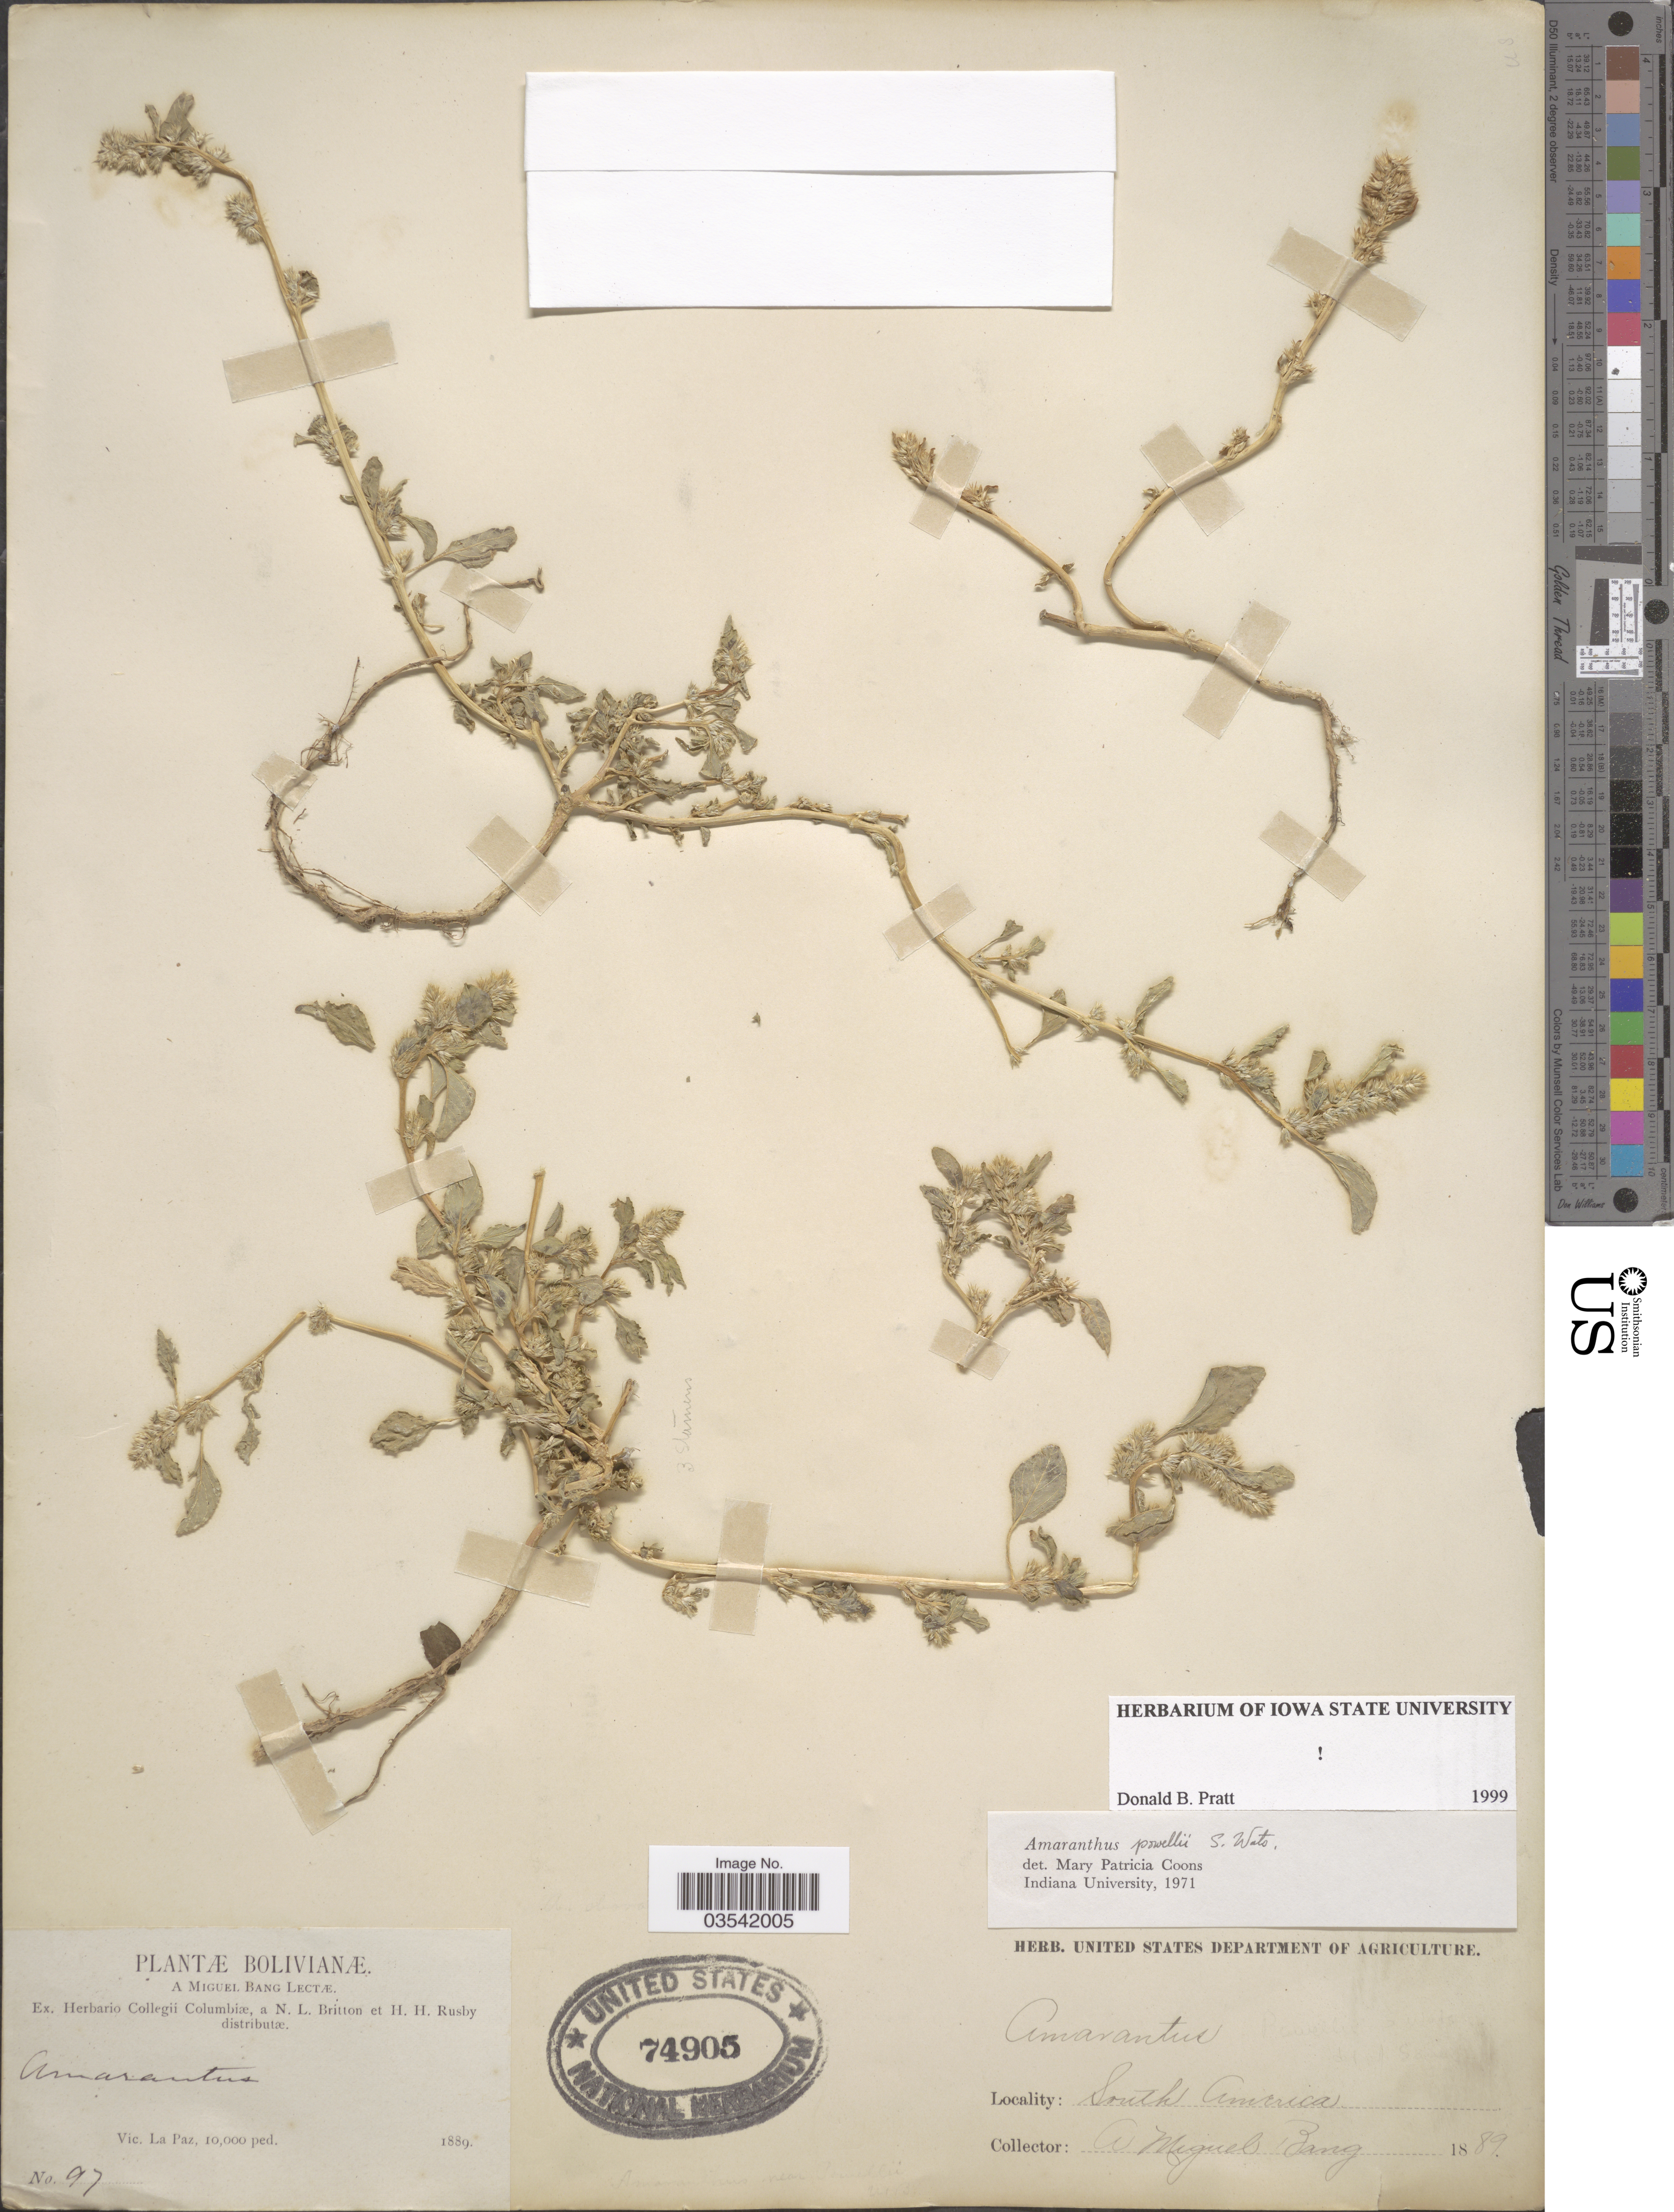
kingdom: Plantae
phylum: Tracheophyta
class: Magnoliopsida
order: Caryophyllales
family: Amaranthaceae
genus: Amaranthus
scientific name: Amaranthus powellii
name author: S. Watson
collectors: M. Bang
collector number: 97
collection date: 1889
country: Bolivia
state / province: La Paz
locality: Vic. La Paz.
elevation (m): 3048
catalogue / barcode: US 74905